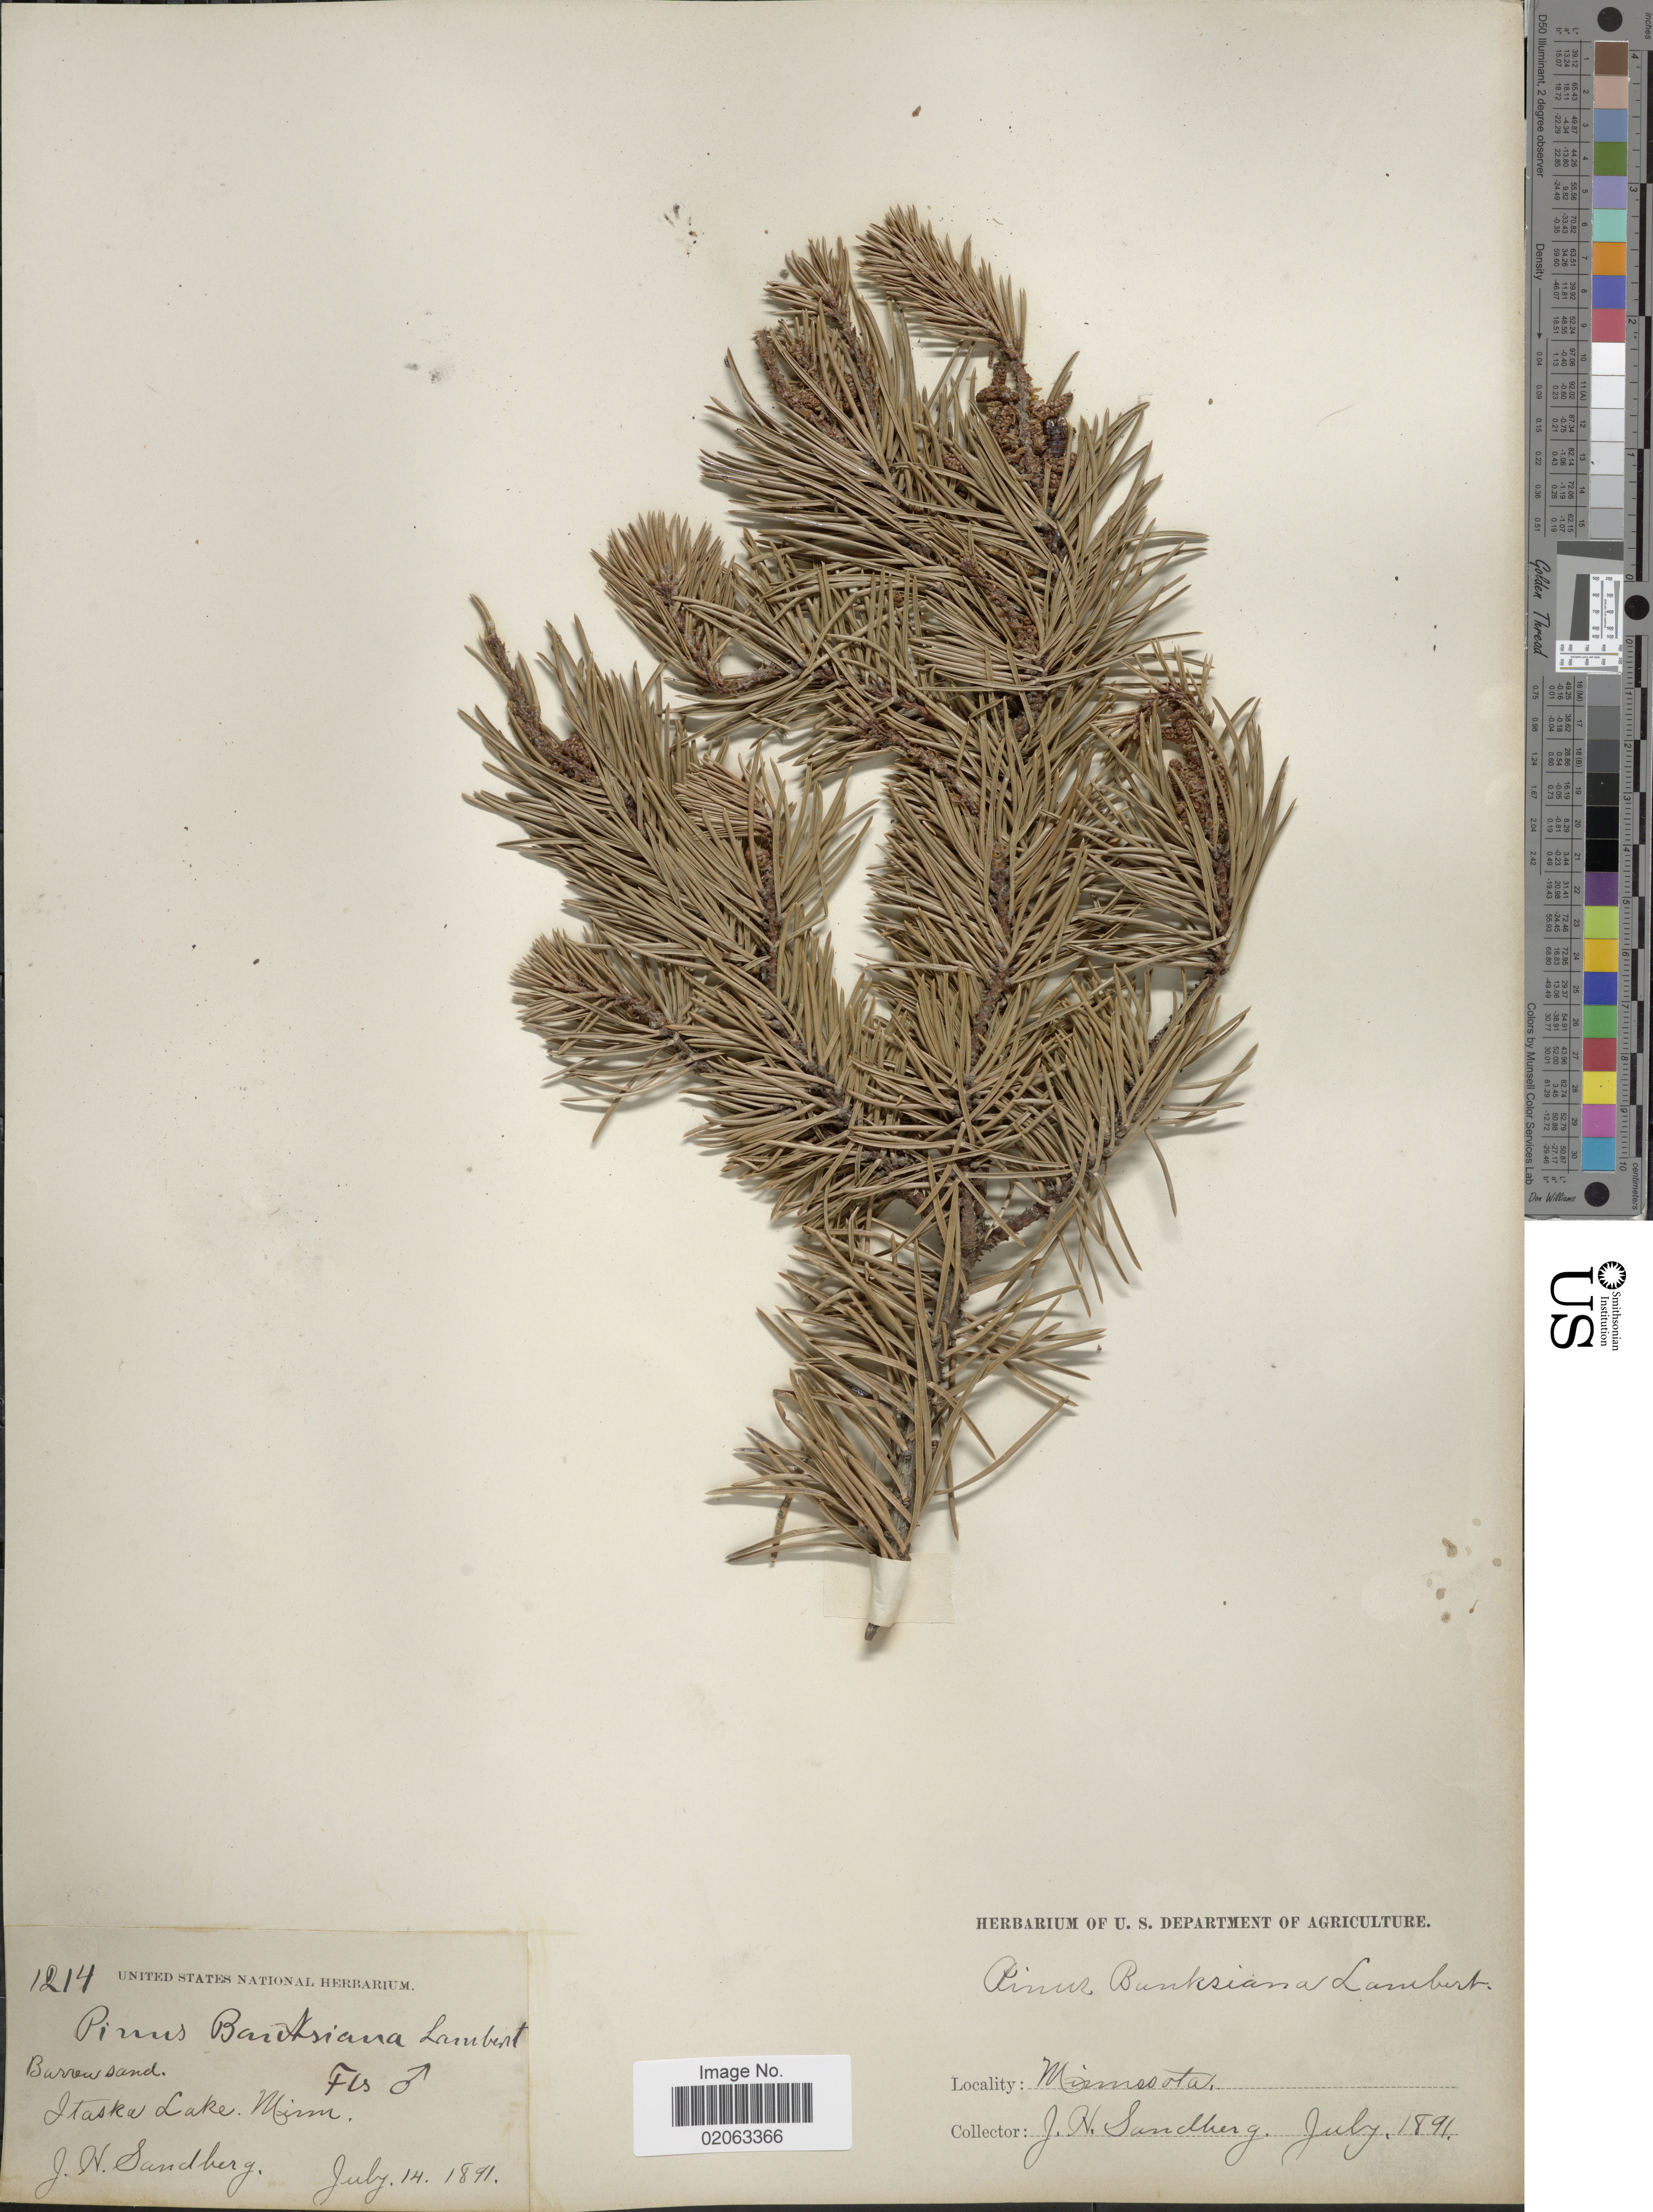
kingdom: Plantae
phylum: Tracheophyta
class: Pinopsida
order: Pinales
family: Pinaceae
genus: Pinus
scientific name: Pinus banksiana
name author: Lamb.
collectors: J. H. Sandberg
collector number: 1214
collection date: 1891-07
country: United States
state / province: Minnesota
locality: Barren Sand, Itaska Lake